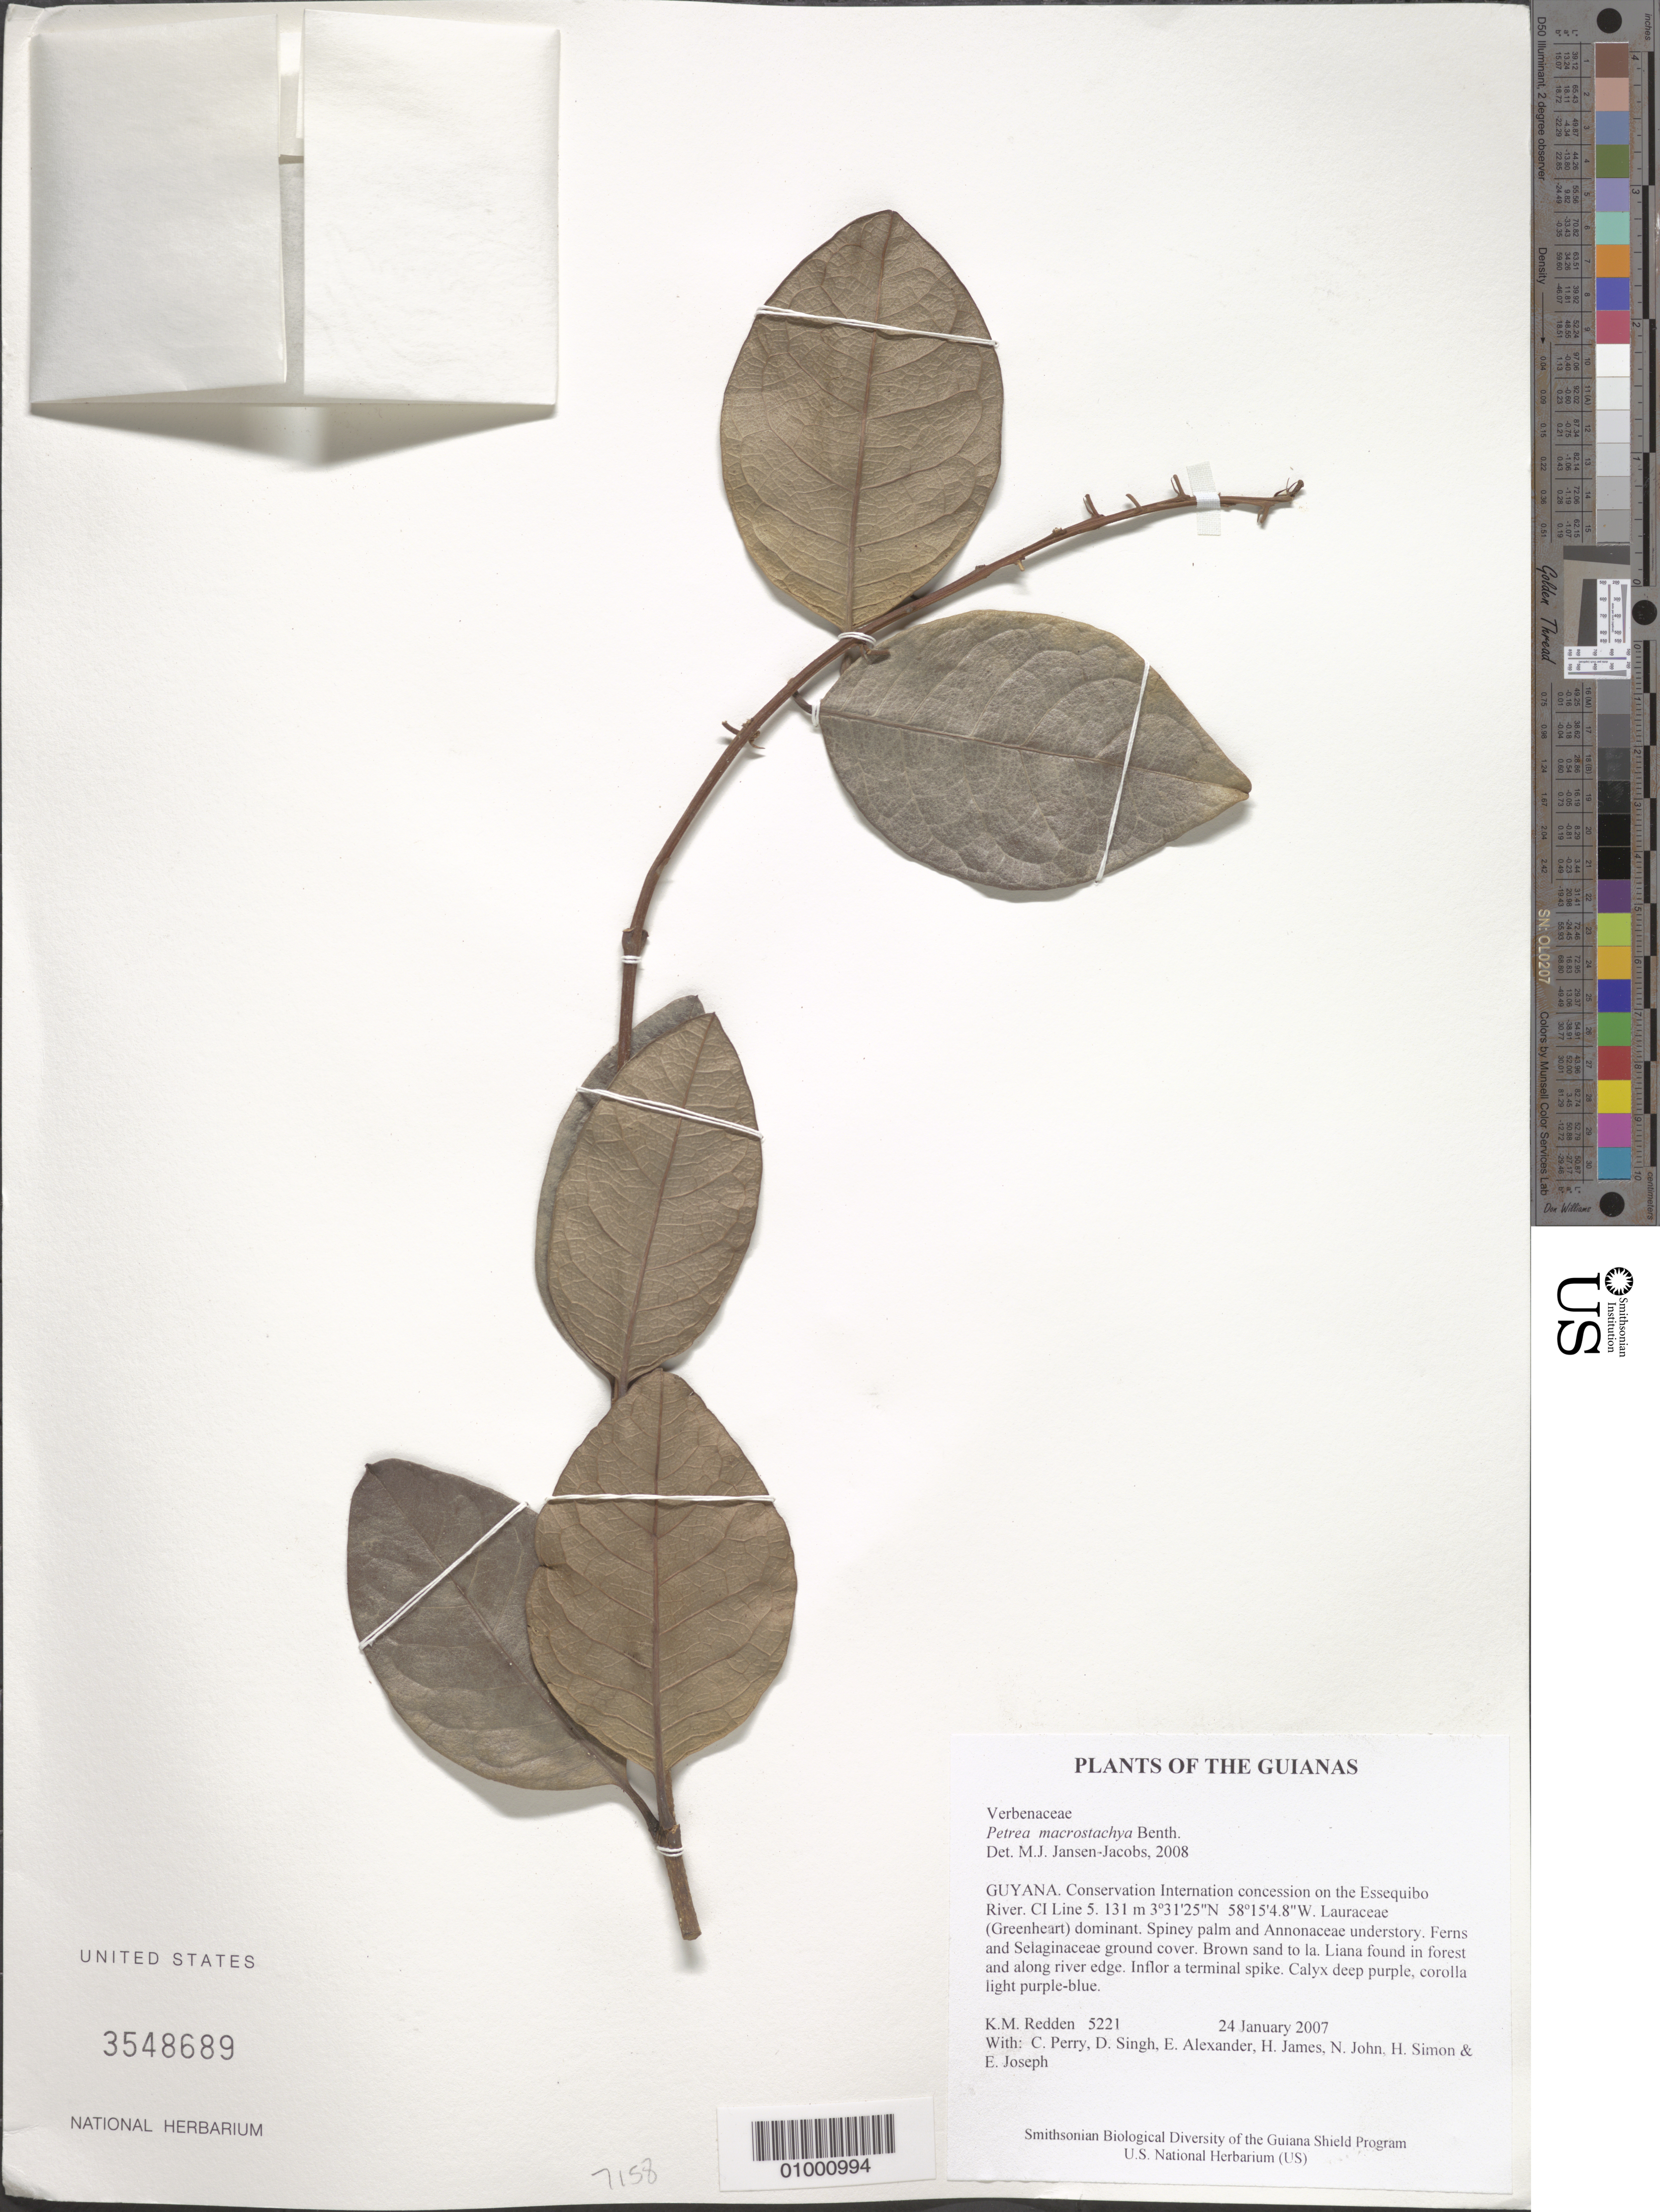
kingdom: Plantae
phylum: Tracheophyta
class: Magnoliopsida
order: Lamiales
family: Verbenaceae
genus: Petrea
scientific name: Petrea macrostachya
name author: Benth.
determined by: Jansen-Jacobs, M. J., (U), Nationaal Herbarium Nederland, Utrecht University branch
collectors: K. M. Redden, C. Perry, D. Singh, E. Alexander, H. James, N. John, H. Simon & E. Joseph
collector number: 5221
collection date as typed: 24 January 2007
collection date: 2007-01-24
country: Guyana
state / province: U. Takutu-U. Essequibo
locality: Conservation International concession on the Essequibo River. CI Line 5.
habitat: Lauraceae (Greenheart) dominant. Spiny palm and Annonaceae understory. Ferns and Selaginaceae ground cover. Brown sand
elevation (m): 131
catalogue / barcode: US 3548689